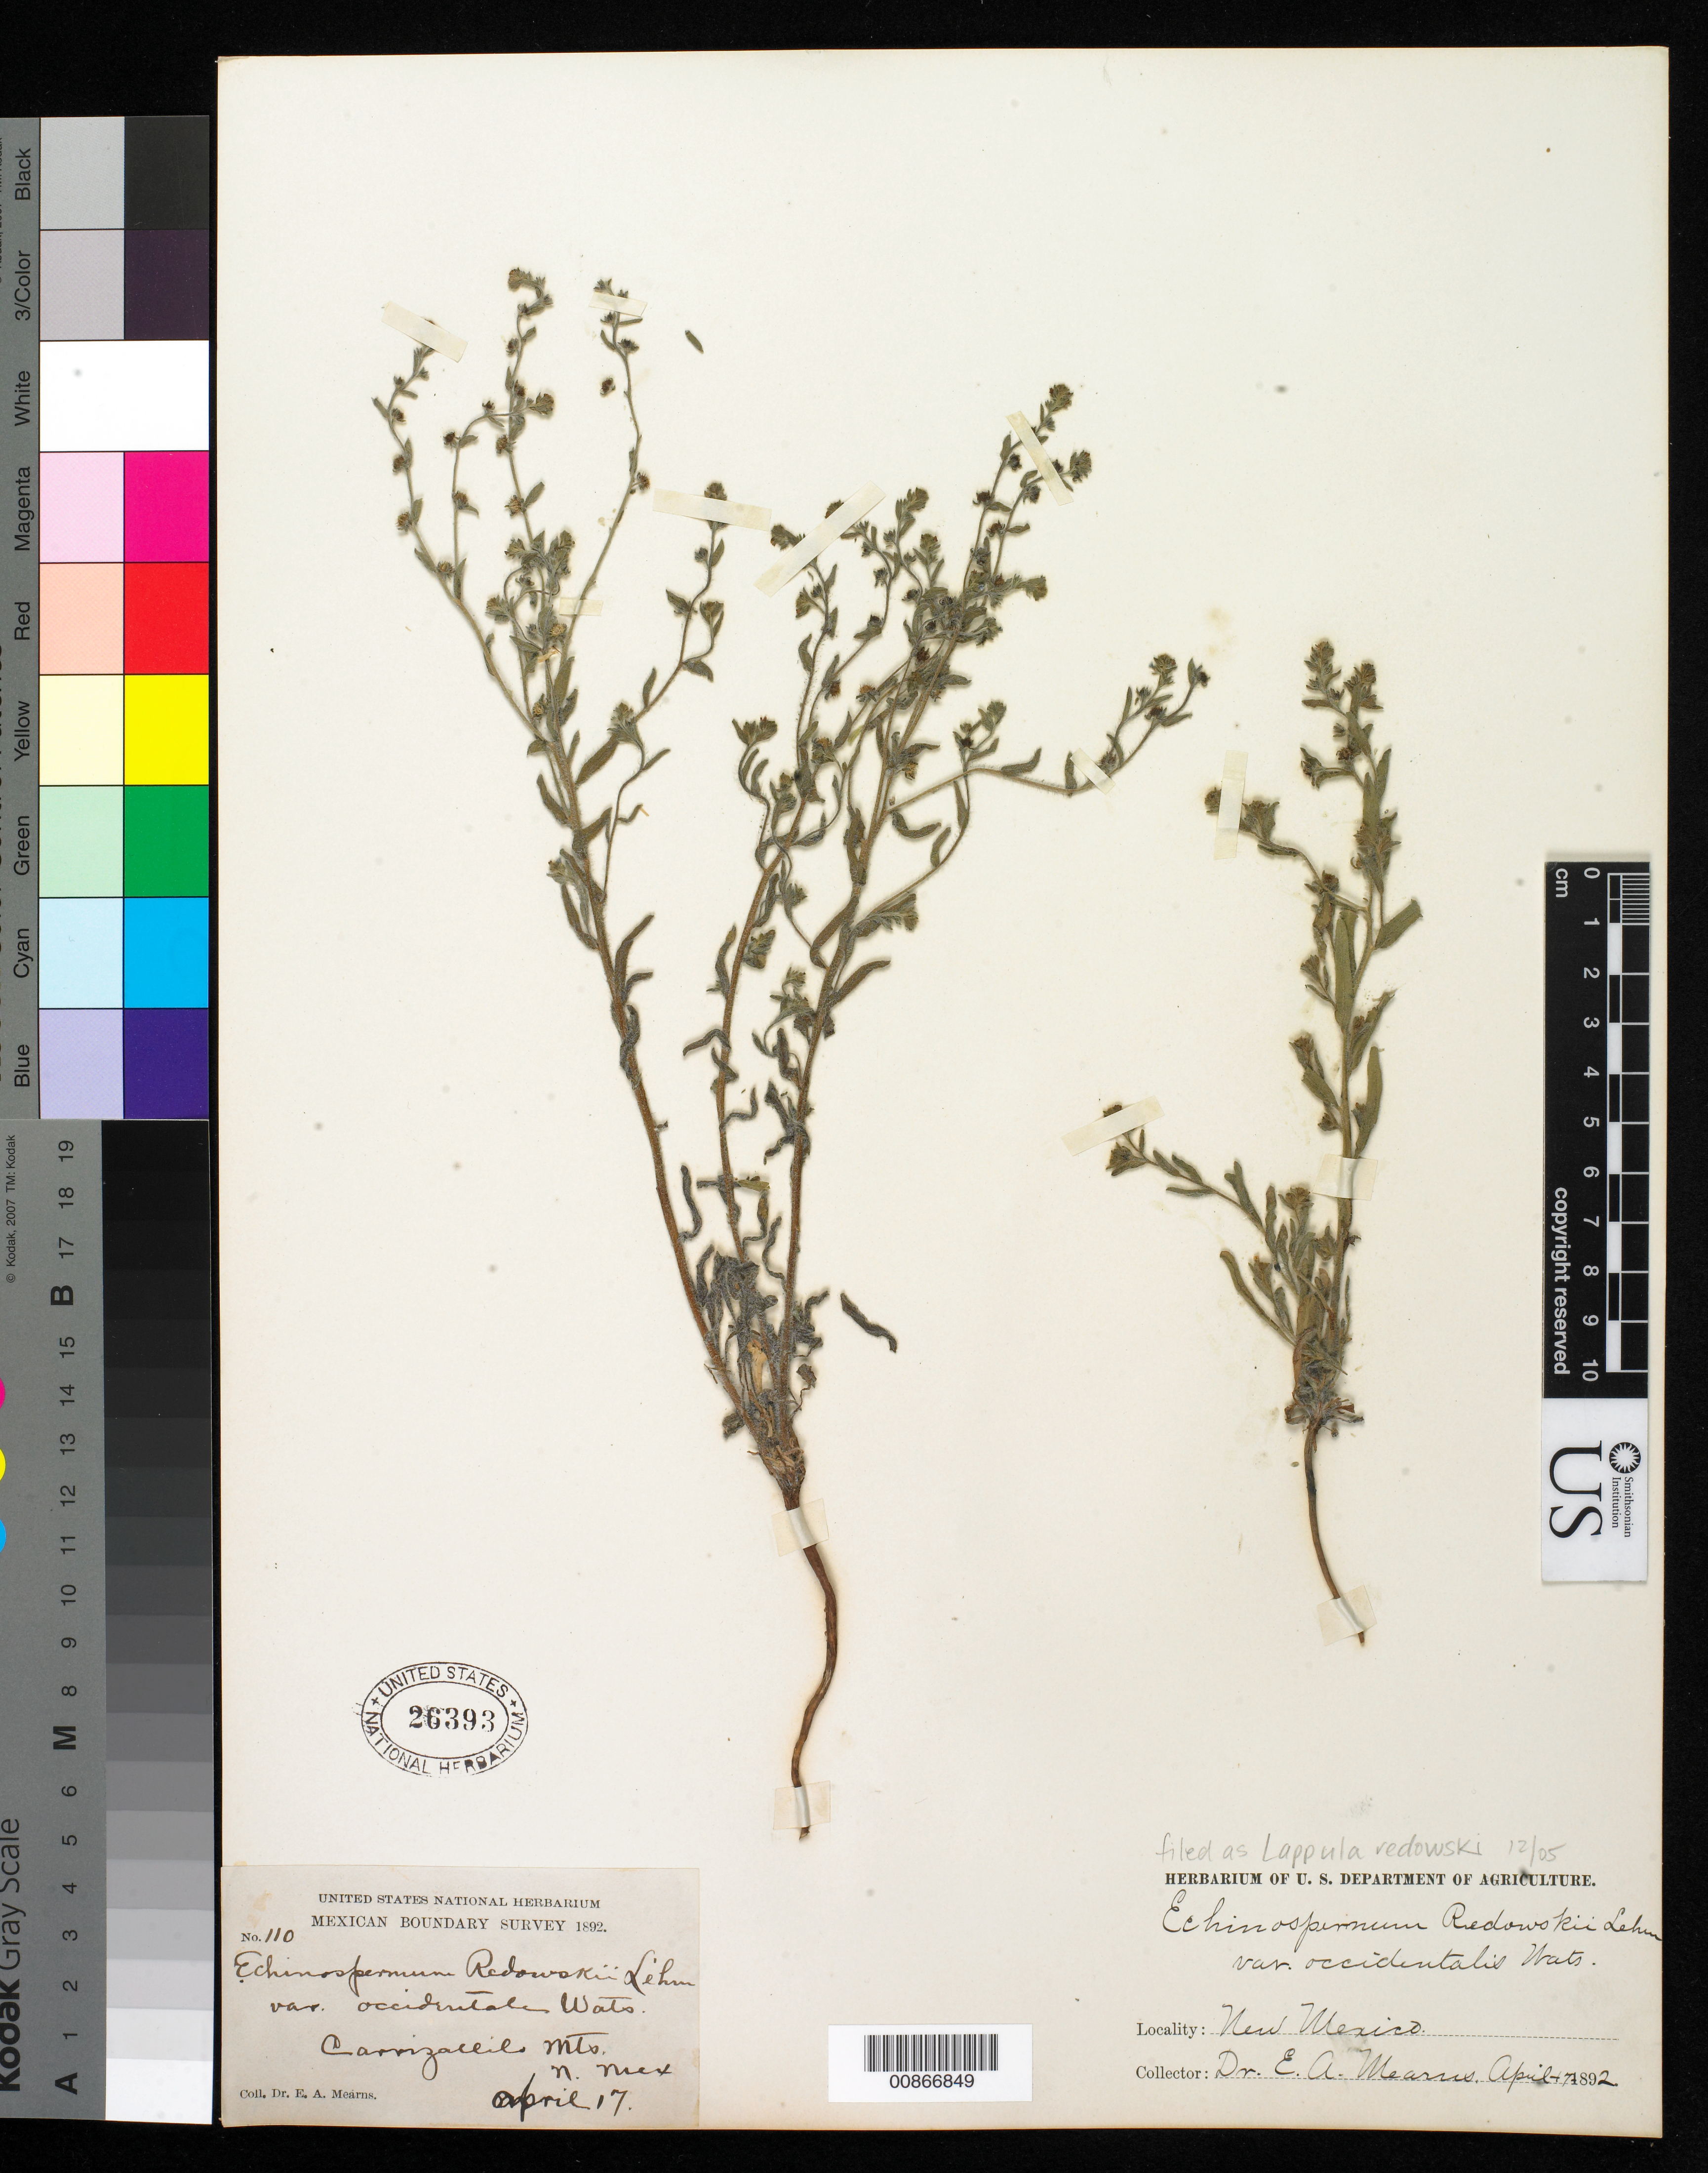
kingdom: Plantae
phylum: Tracheophyta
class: Magnoliopsida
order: Boraginales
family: Boraginaceae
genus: Lappula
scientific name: Lappula redowskii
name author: (Hornem.) Greene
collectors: E. A. Mearns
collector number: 110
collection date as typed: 17 Apr 1892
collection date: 1892-04-17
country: United States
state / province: New Mexico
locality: Carrizalito Mts., New Mexico.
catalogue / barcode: US 26393